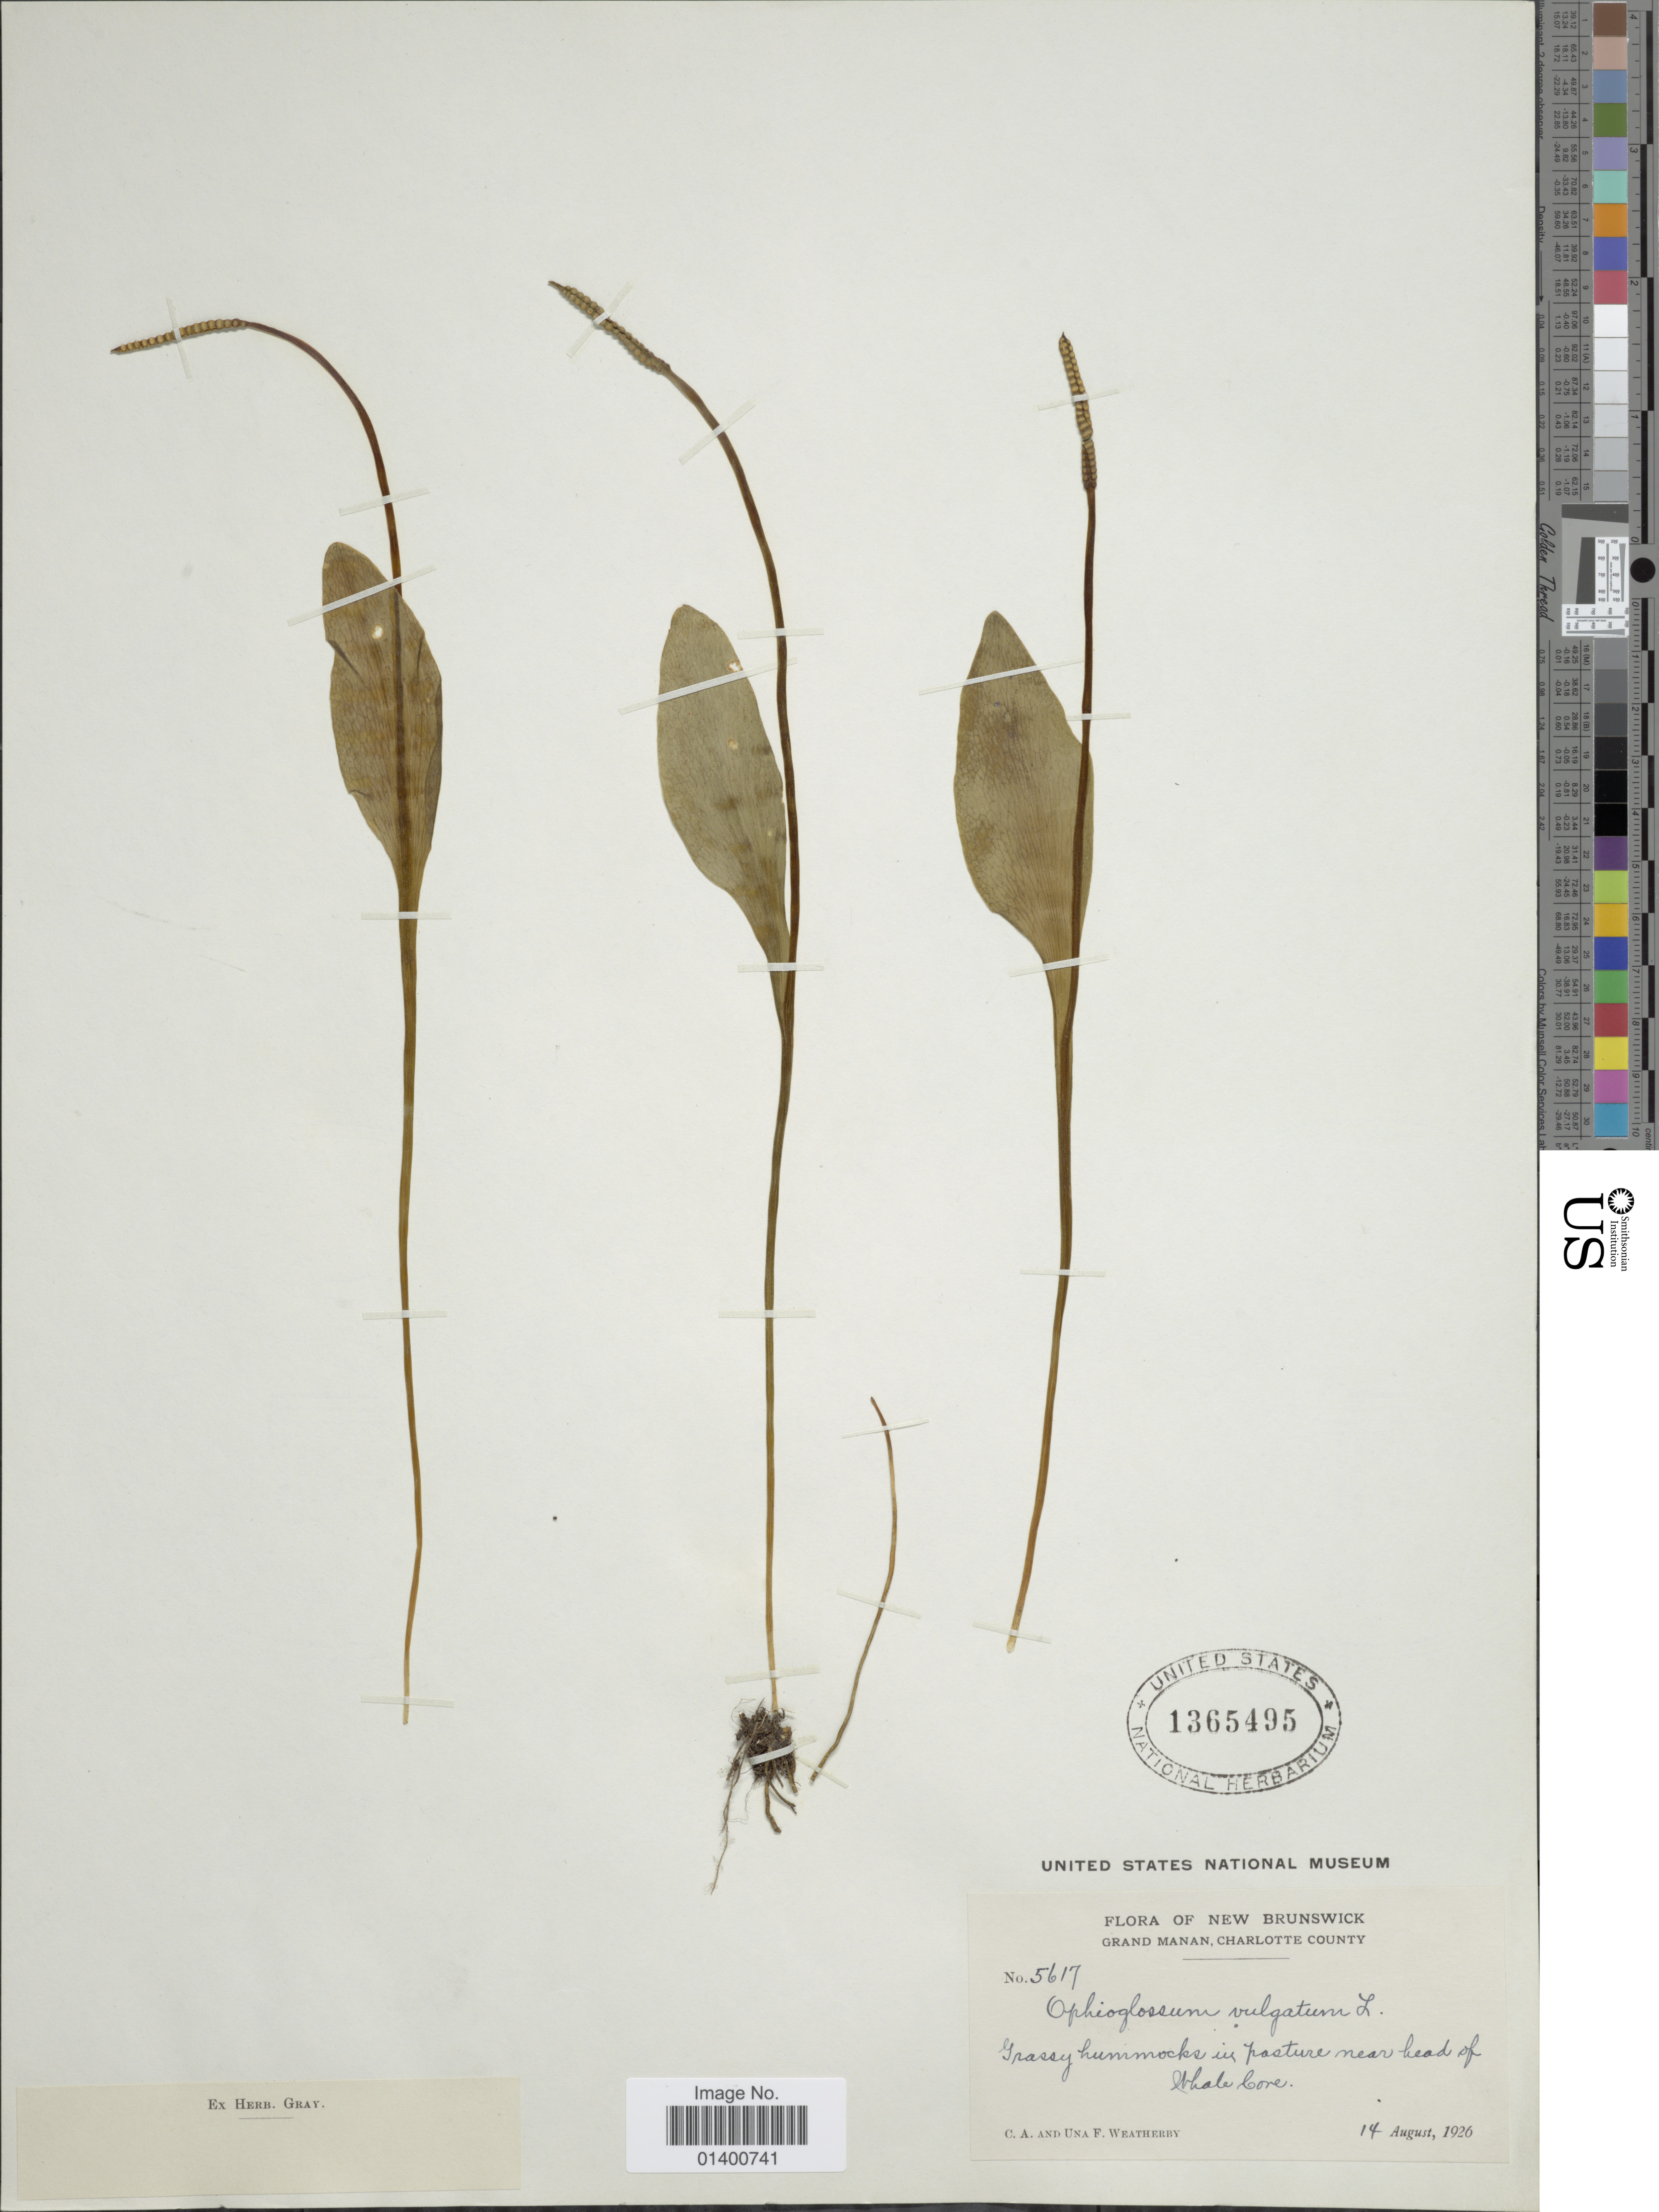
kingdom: Plantae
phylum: Tracheophyta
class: Polypodiopsida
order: Ophioglossales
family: Ophioglossaceae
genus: Ophioglossum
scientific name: Ophioglossum vulgatum var. pseudopodum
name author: (S.F. Blake) Farw.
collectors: C. A. Weatherby & U. Weatherby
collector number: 5617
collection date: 1926-08-14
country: Canada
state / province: New Brunswick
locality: Grand Manan, Charlotte County, Whale Core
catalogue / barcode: US 1365495